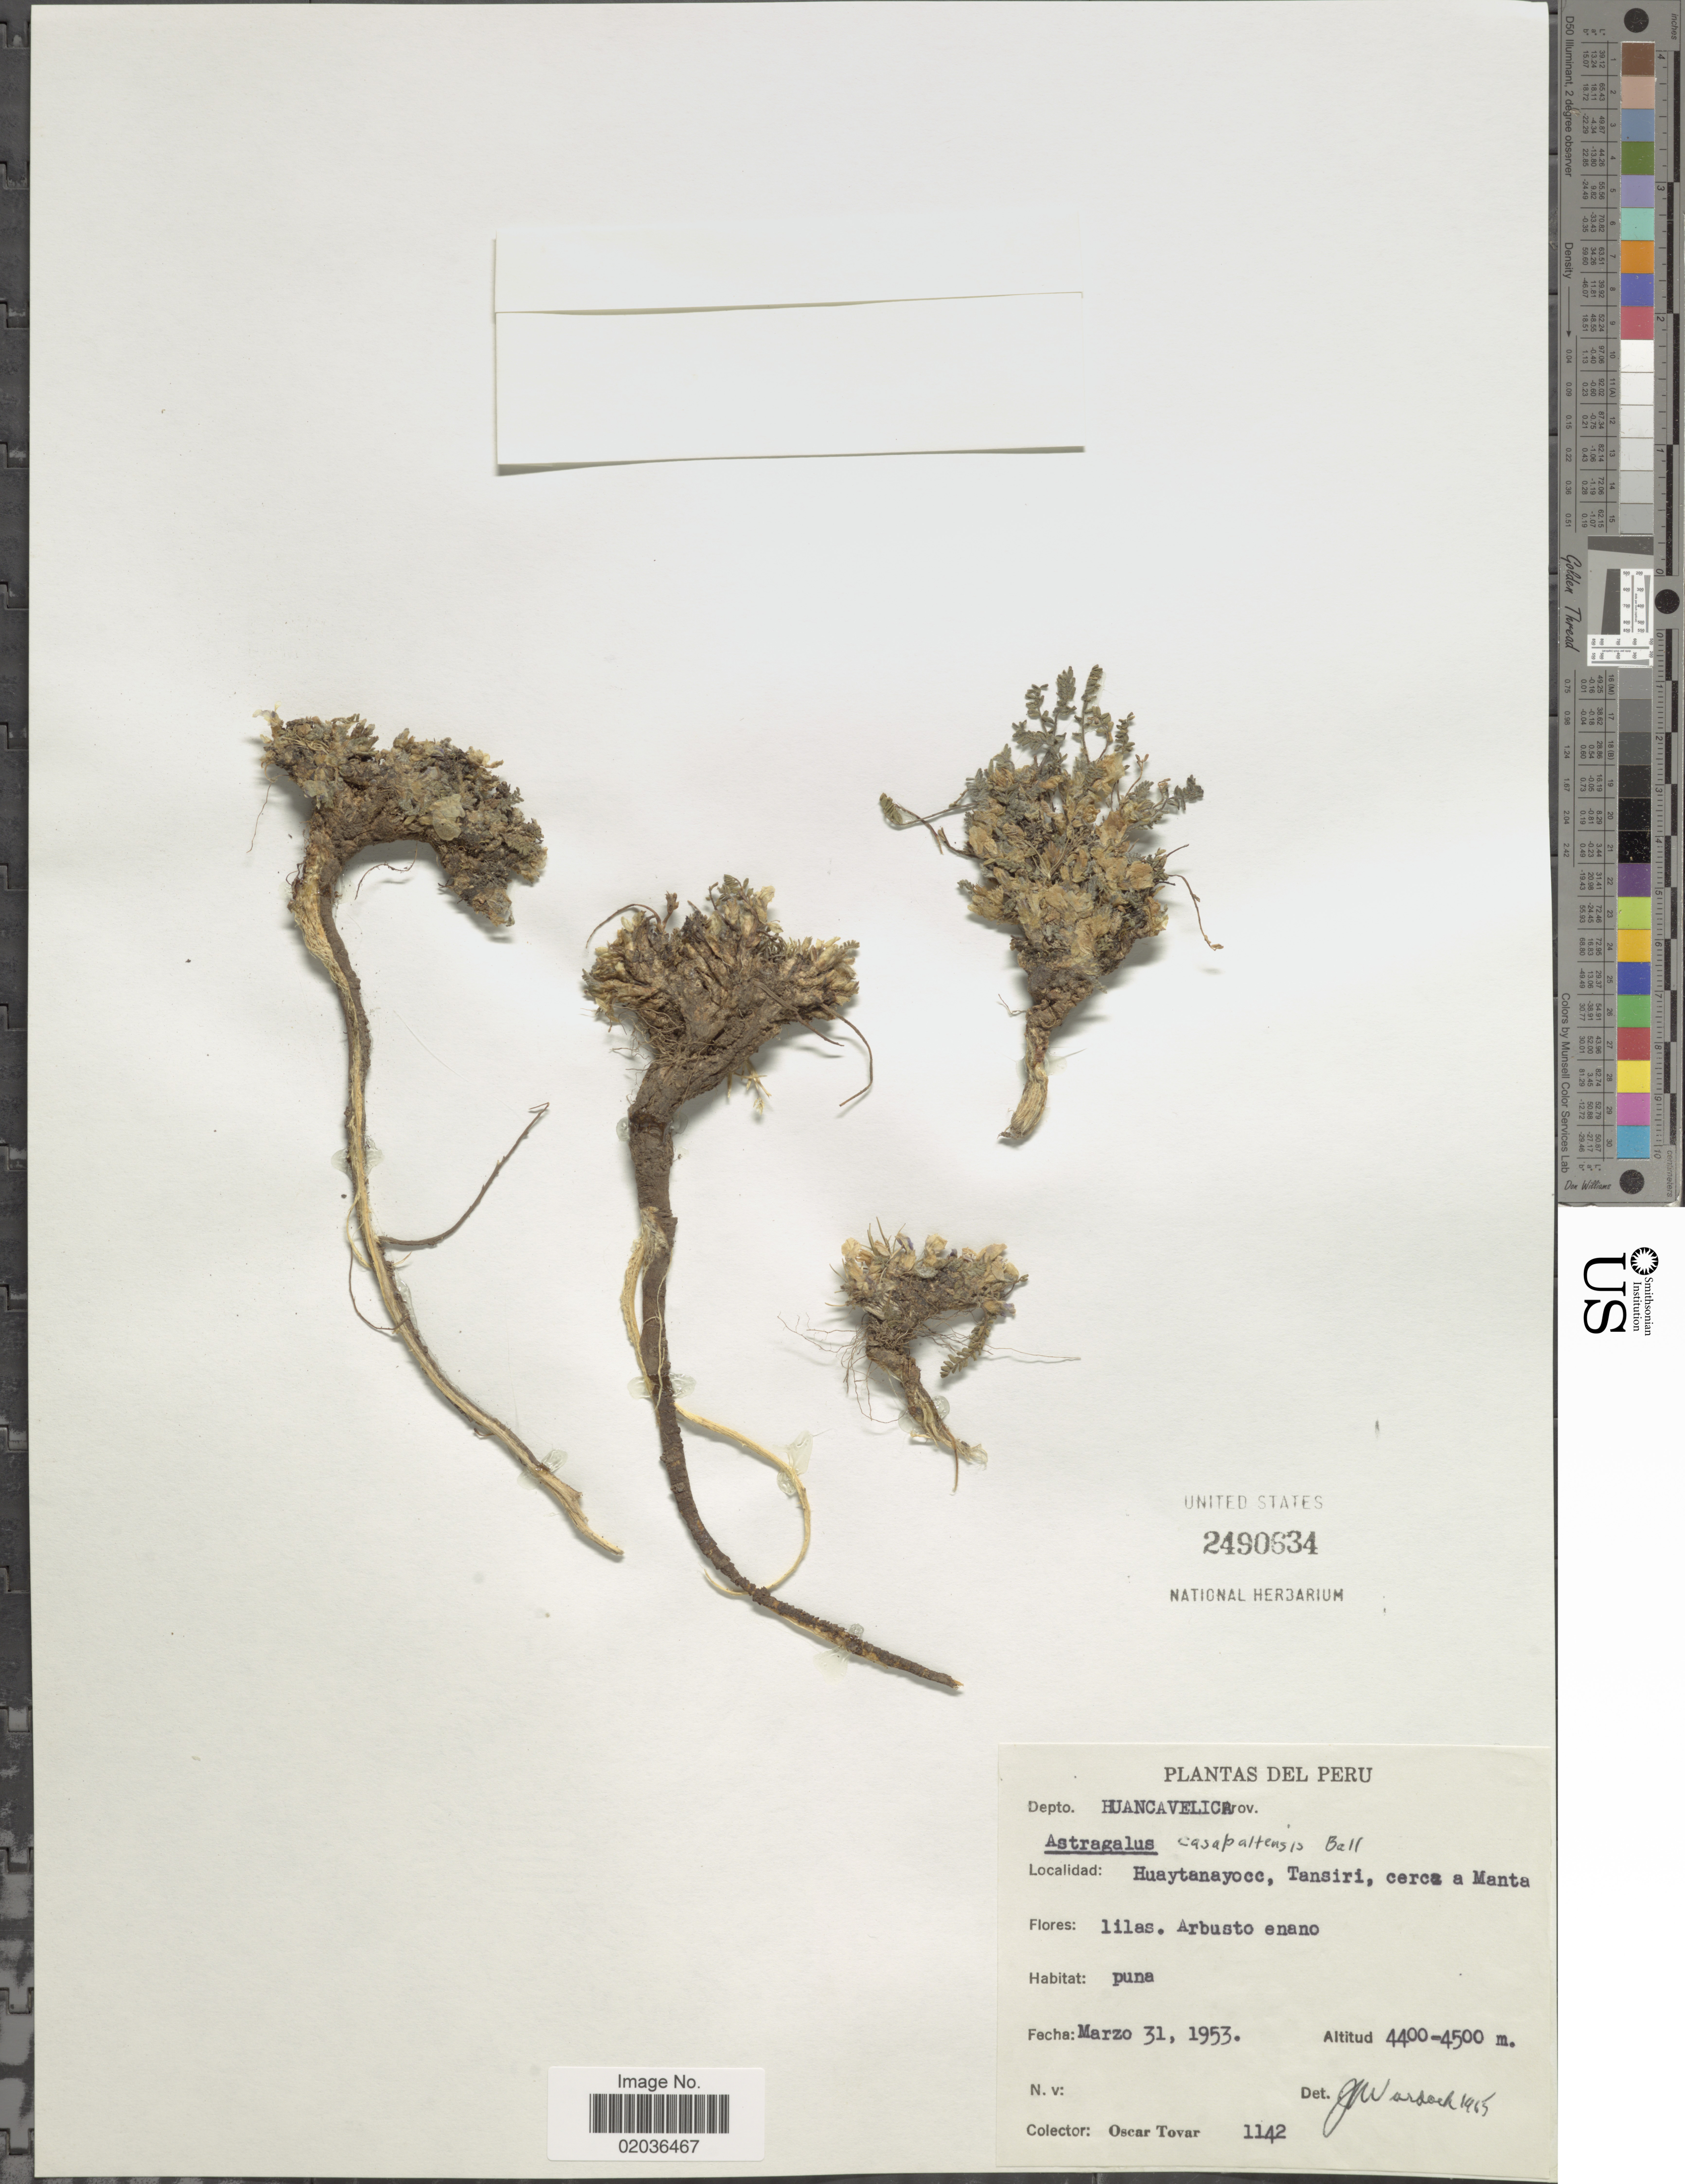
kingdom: Plantae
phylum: Tracheophyta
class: Magnoliopsida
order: Fabales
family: Fabaceae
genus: Astragalus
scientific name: Astragalus casapaltensis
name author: Ball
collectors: Ó. Tovar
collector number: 1142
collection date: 1953-03-31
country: Peru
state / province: Huancavelica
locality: Depto, Huancavelica Prov. Huaytanayocc, Tansiri, cerca a Manta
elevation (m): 4400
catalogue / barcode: US 2490634